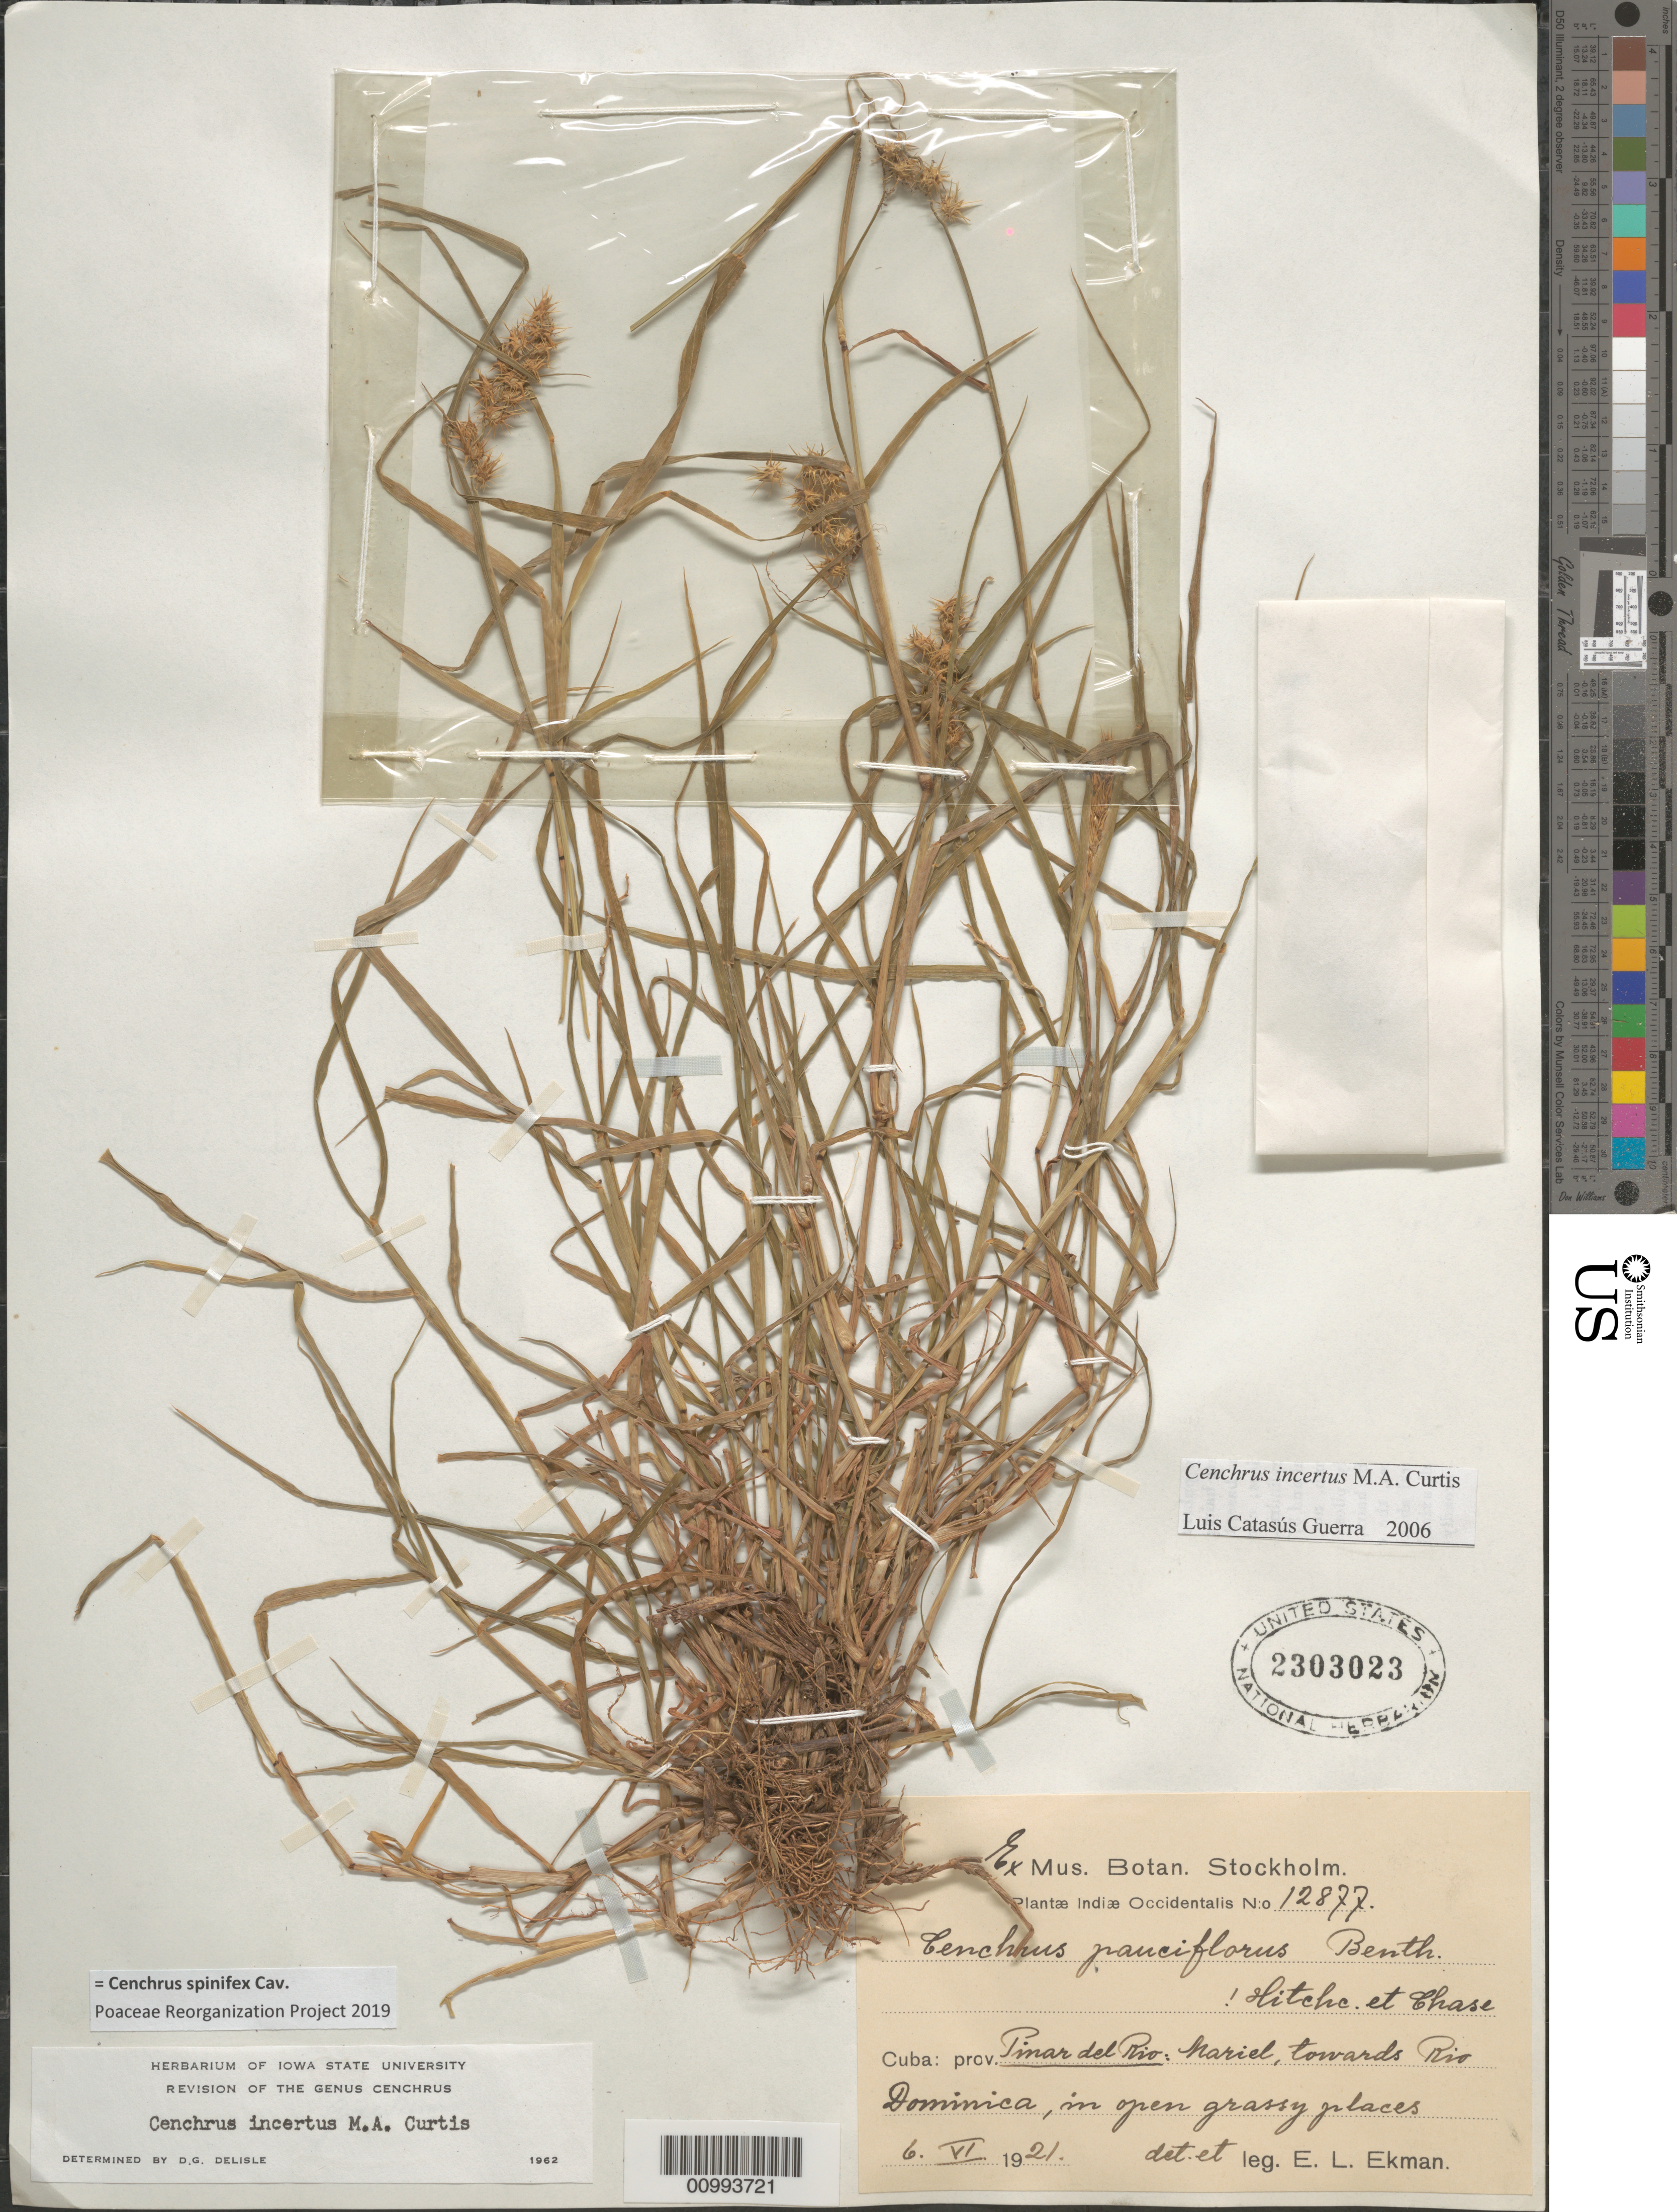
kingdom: Plantae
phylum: Tracheophyta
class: Liliopsida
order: Poales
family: Poaceae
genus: Cenchrus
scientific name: Cenchrus spinifex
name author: Cav.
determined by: Poaceae Reorganization Project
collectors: E. L. Ekman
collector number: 12877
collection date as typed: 06 Jun 1921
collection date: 1921-06-06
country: Cuba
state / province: Pinar del Rio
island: Cuba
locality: Mariel, towards Rio Dominica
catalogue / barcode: US 2303023